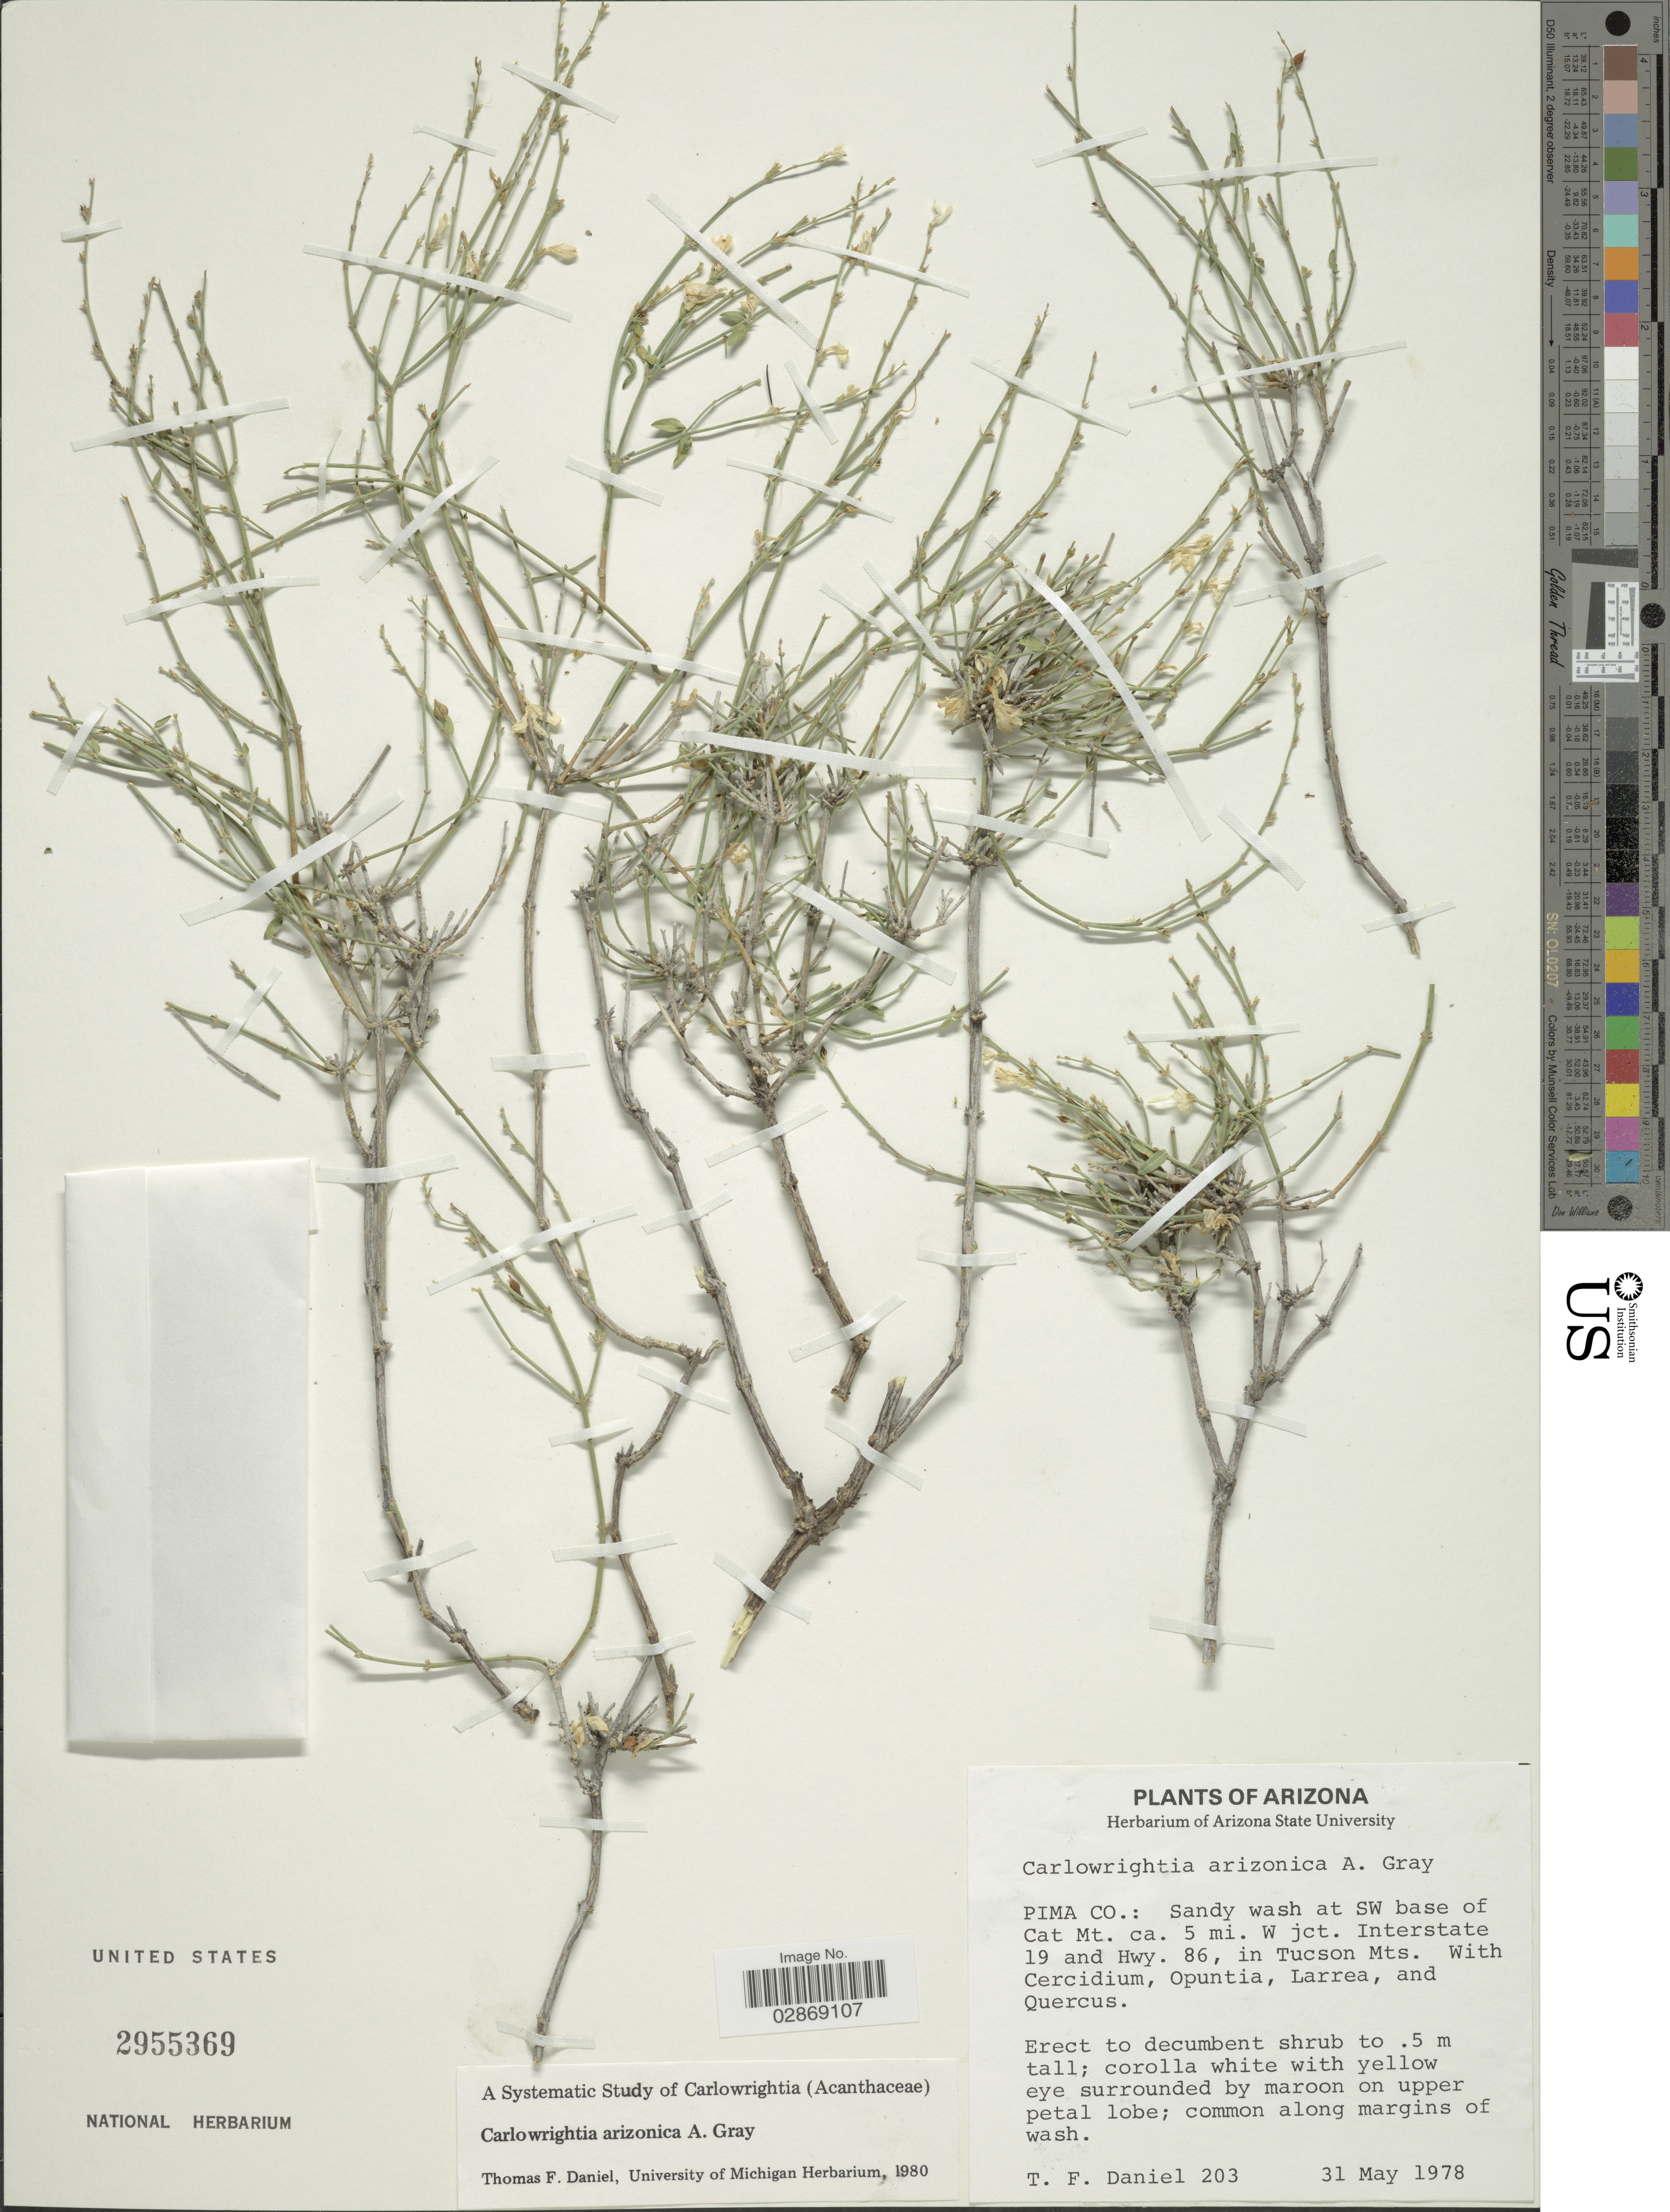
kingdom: Plantae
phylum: Tracheophyta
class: Magnoliopsida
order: Lamiales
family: Acanthaceae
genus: Carlowrightia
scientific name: Carlowrightia arizonica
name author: A. Gray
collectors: T. F. Daniel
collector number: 203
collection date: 1978-05-31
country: United States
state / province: Arizona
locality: Pima Co.: Sandy wash at SW base of Cat Mt. ca. 5 mi. W jct. Interstate 19 and Hwy. 86, in Tucson Mts.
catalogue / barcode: US 2955369